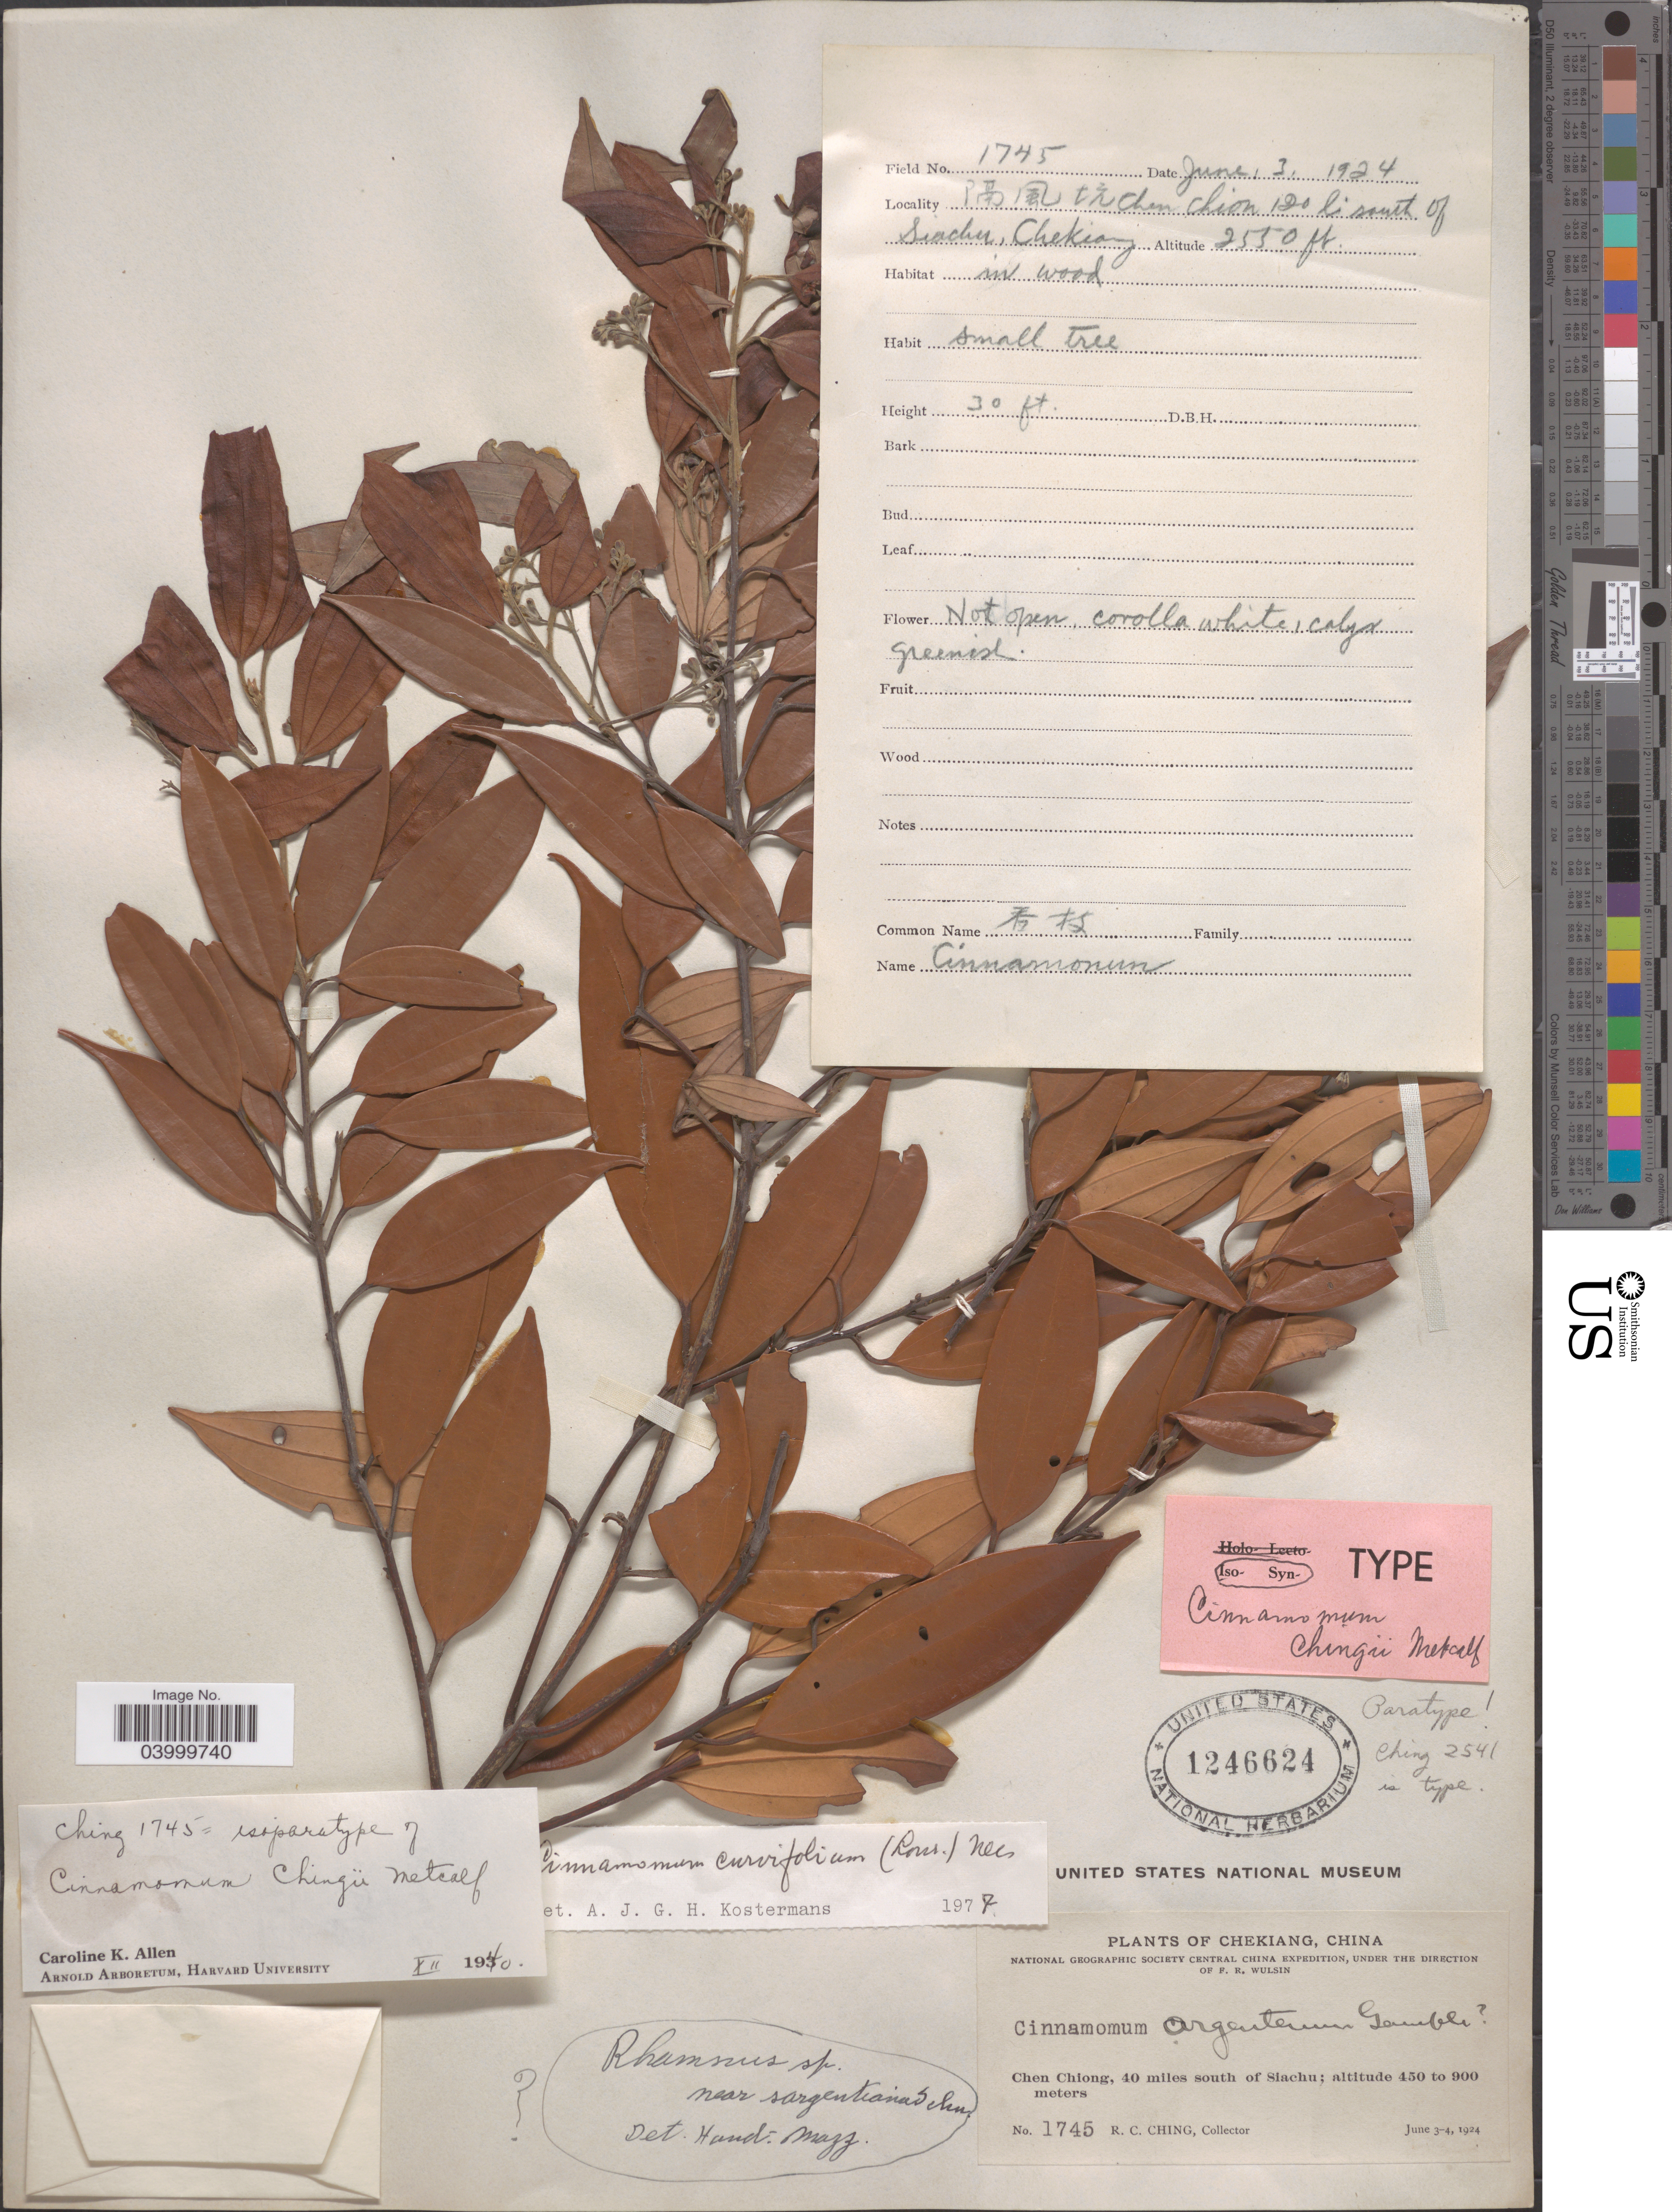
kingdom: Plantae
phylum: Tracheophyta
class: Magnoliopsida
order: Laurales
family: Lauraceae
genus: Cinnamomum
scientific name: Cinnamomum curvifolium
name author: (Lam.) Nees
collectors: R. C. Ching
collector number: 1745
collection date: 1924-06-03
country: China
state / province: Zhejiang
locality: X chen Chion 120 li south of Siachu. [interpreted] Chekiang. Chen Chiong, 40 miles south of Siachu.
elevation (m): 777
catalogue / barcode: US 1246624